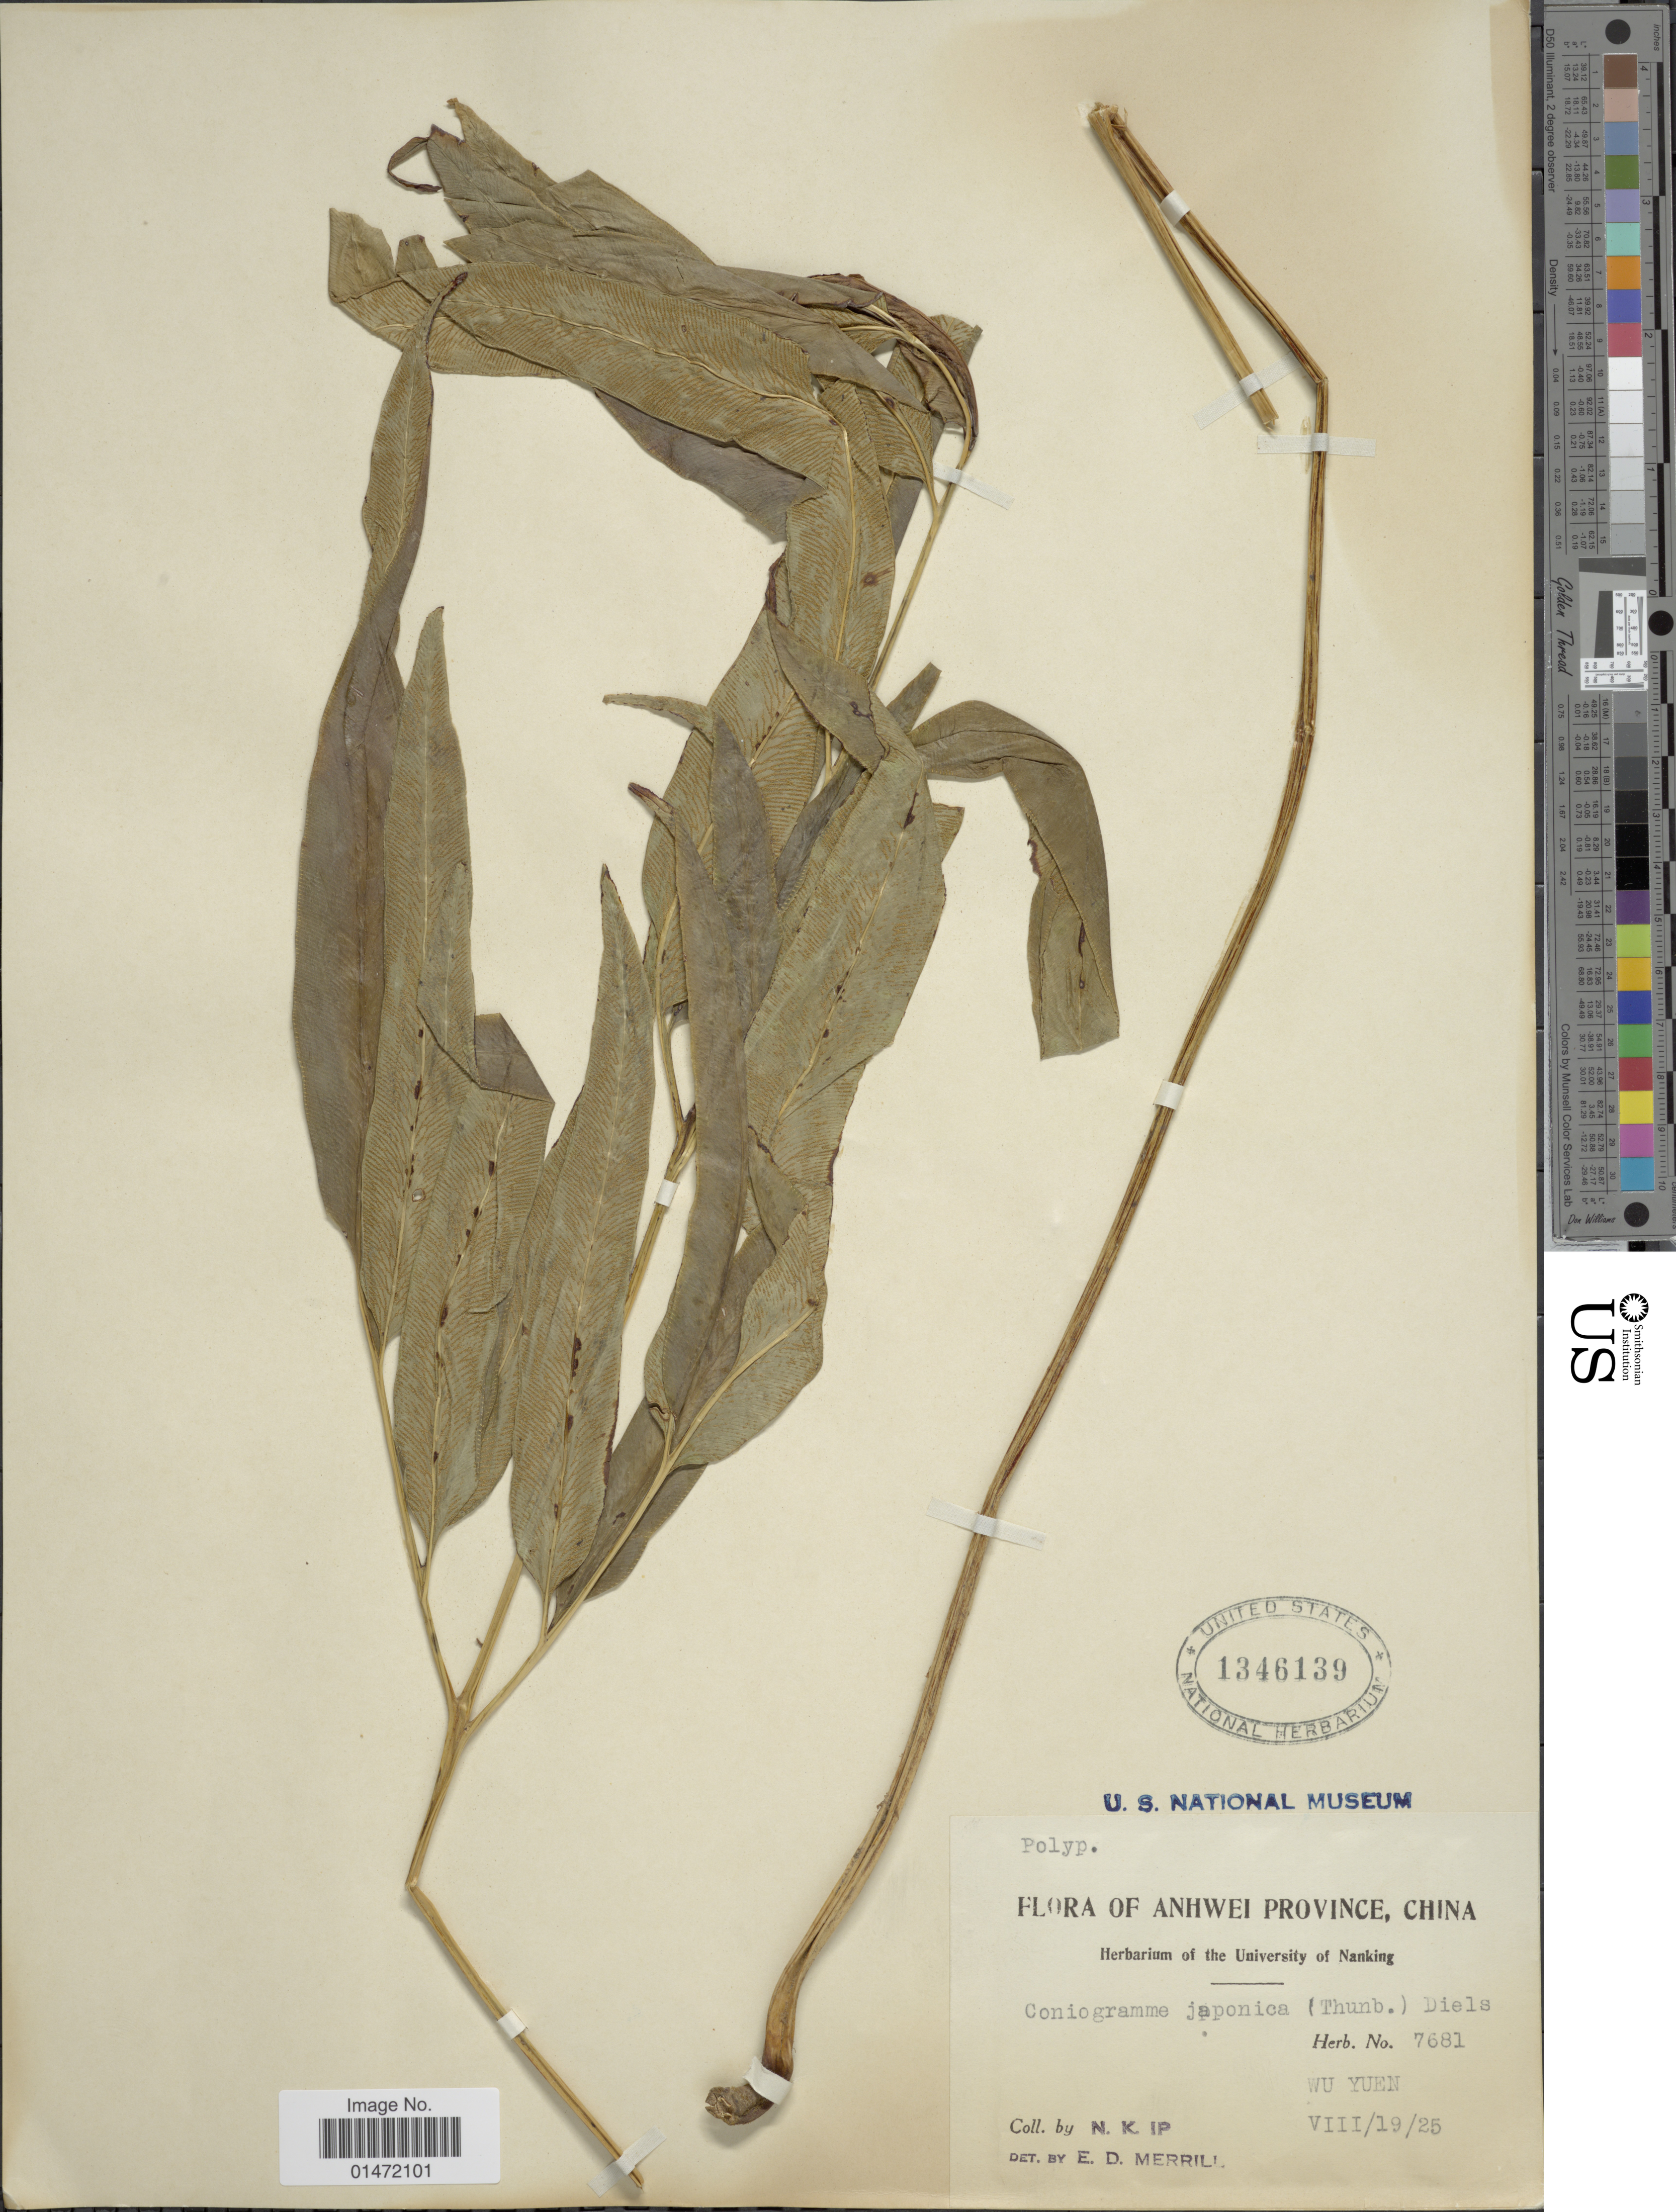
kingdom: Plantae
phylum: Tracheophyta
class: Polypodiopsida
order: Polypodiales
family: Pteridaceae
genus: Coniogramme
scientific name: Coniogramme japonica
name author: (Thunb. ex Murray) Diels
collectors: N. Ip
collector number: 7681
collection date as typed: Transcribed d/m/y: 19/8/25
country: China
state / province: Anhui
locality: Anhwei Province. Wu Yuen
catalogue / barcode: US 1346139